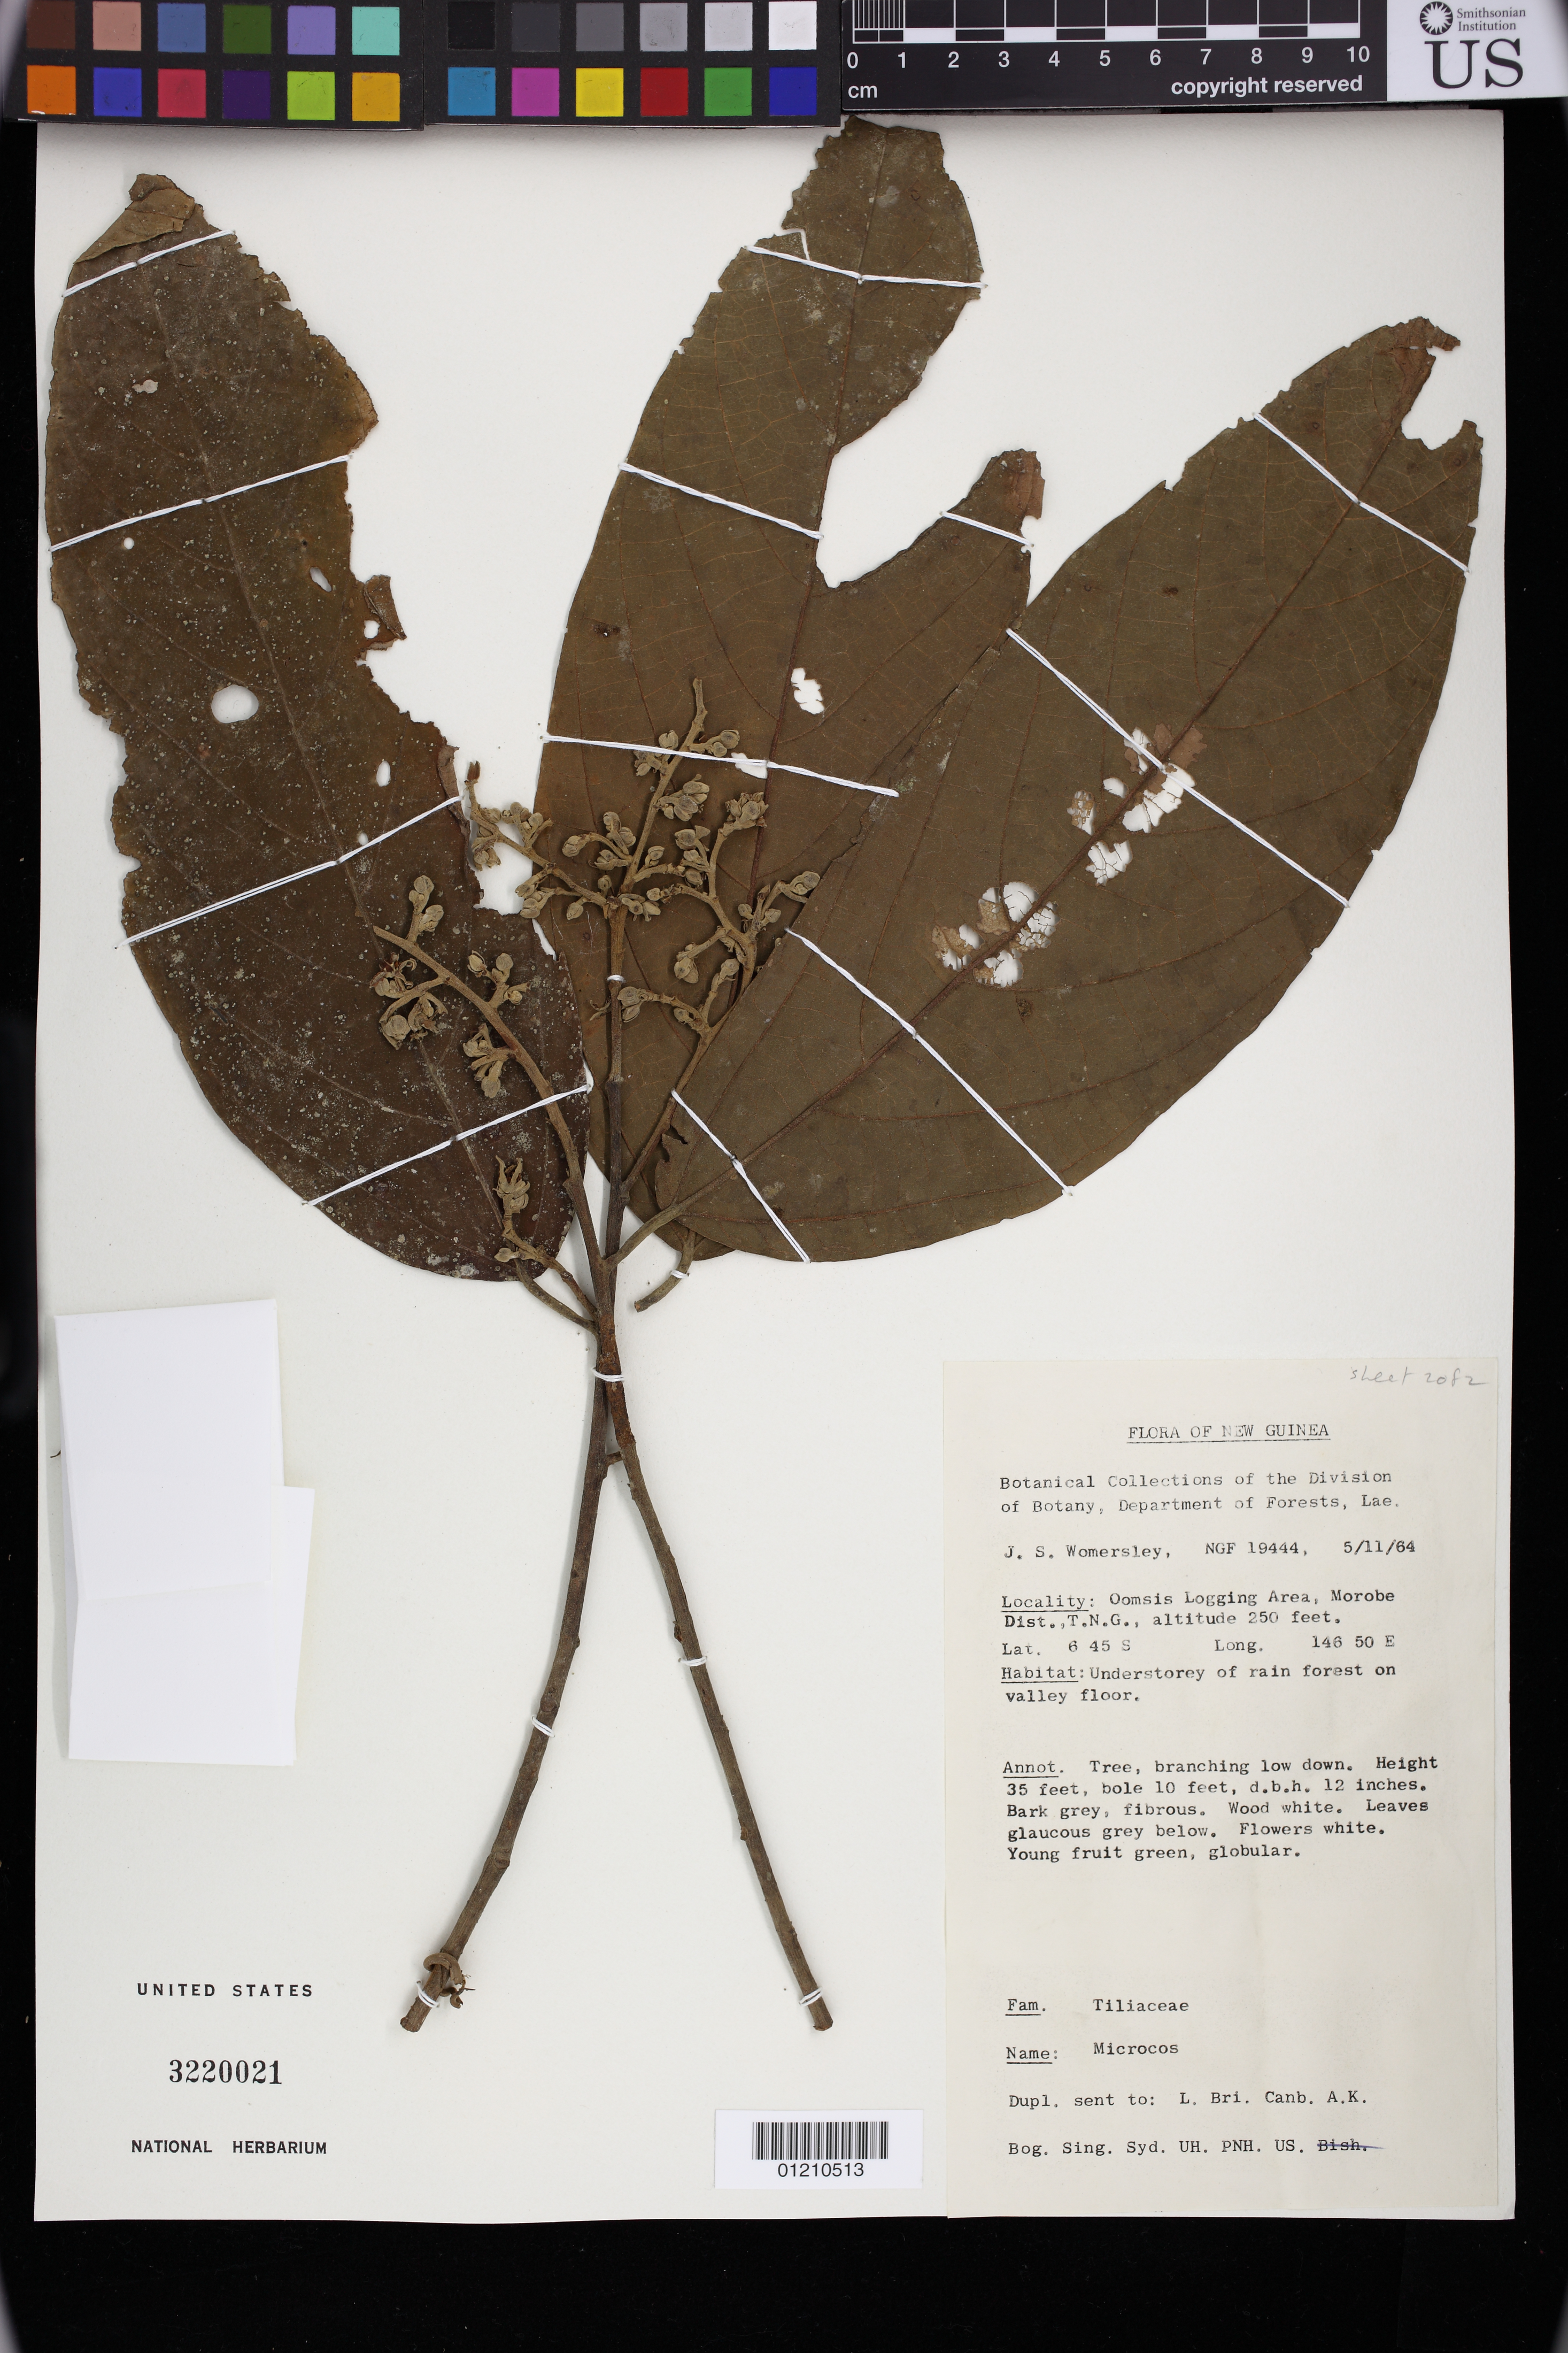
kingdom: Plantae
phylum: Tracheophyta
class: Magnoliopsida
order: Malvales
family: Malvaceae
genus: Microcos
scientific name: Microcos sp.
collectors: J. S. Womersley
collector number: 19444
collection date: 1964-11-05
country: Papua New Guinea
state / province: Morobe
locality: Oomsis Logging Area. Morobe Dist., T.N.G.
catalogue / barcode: US 3220021